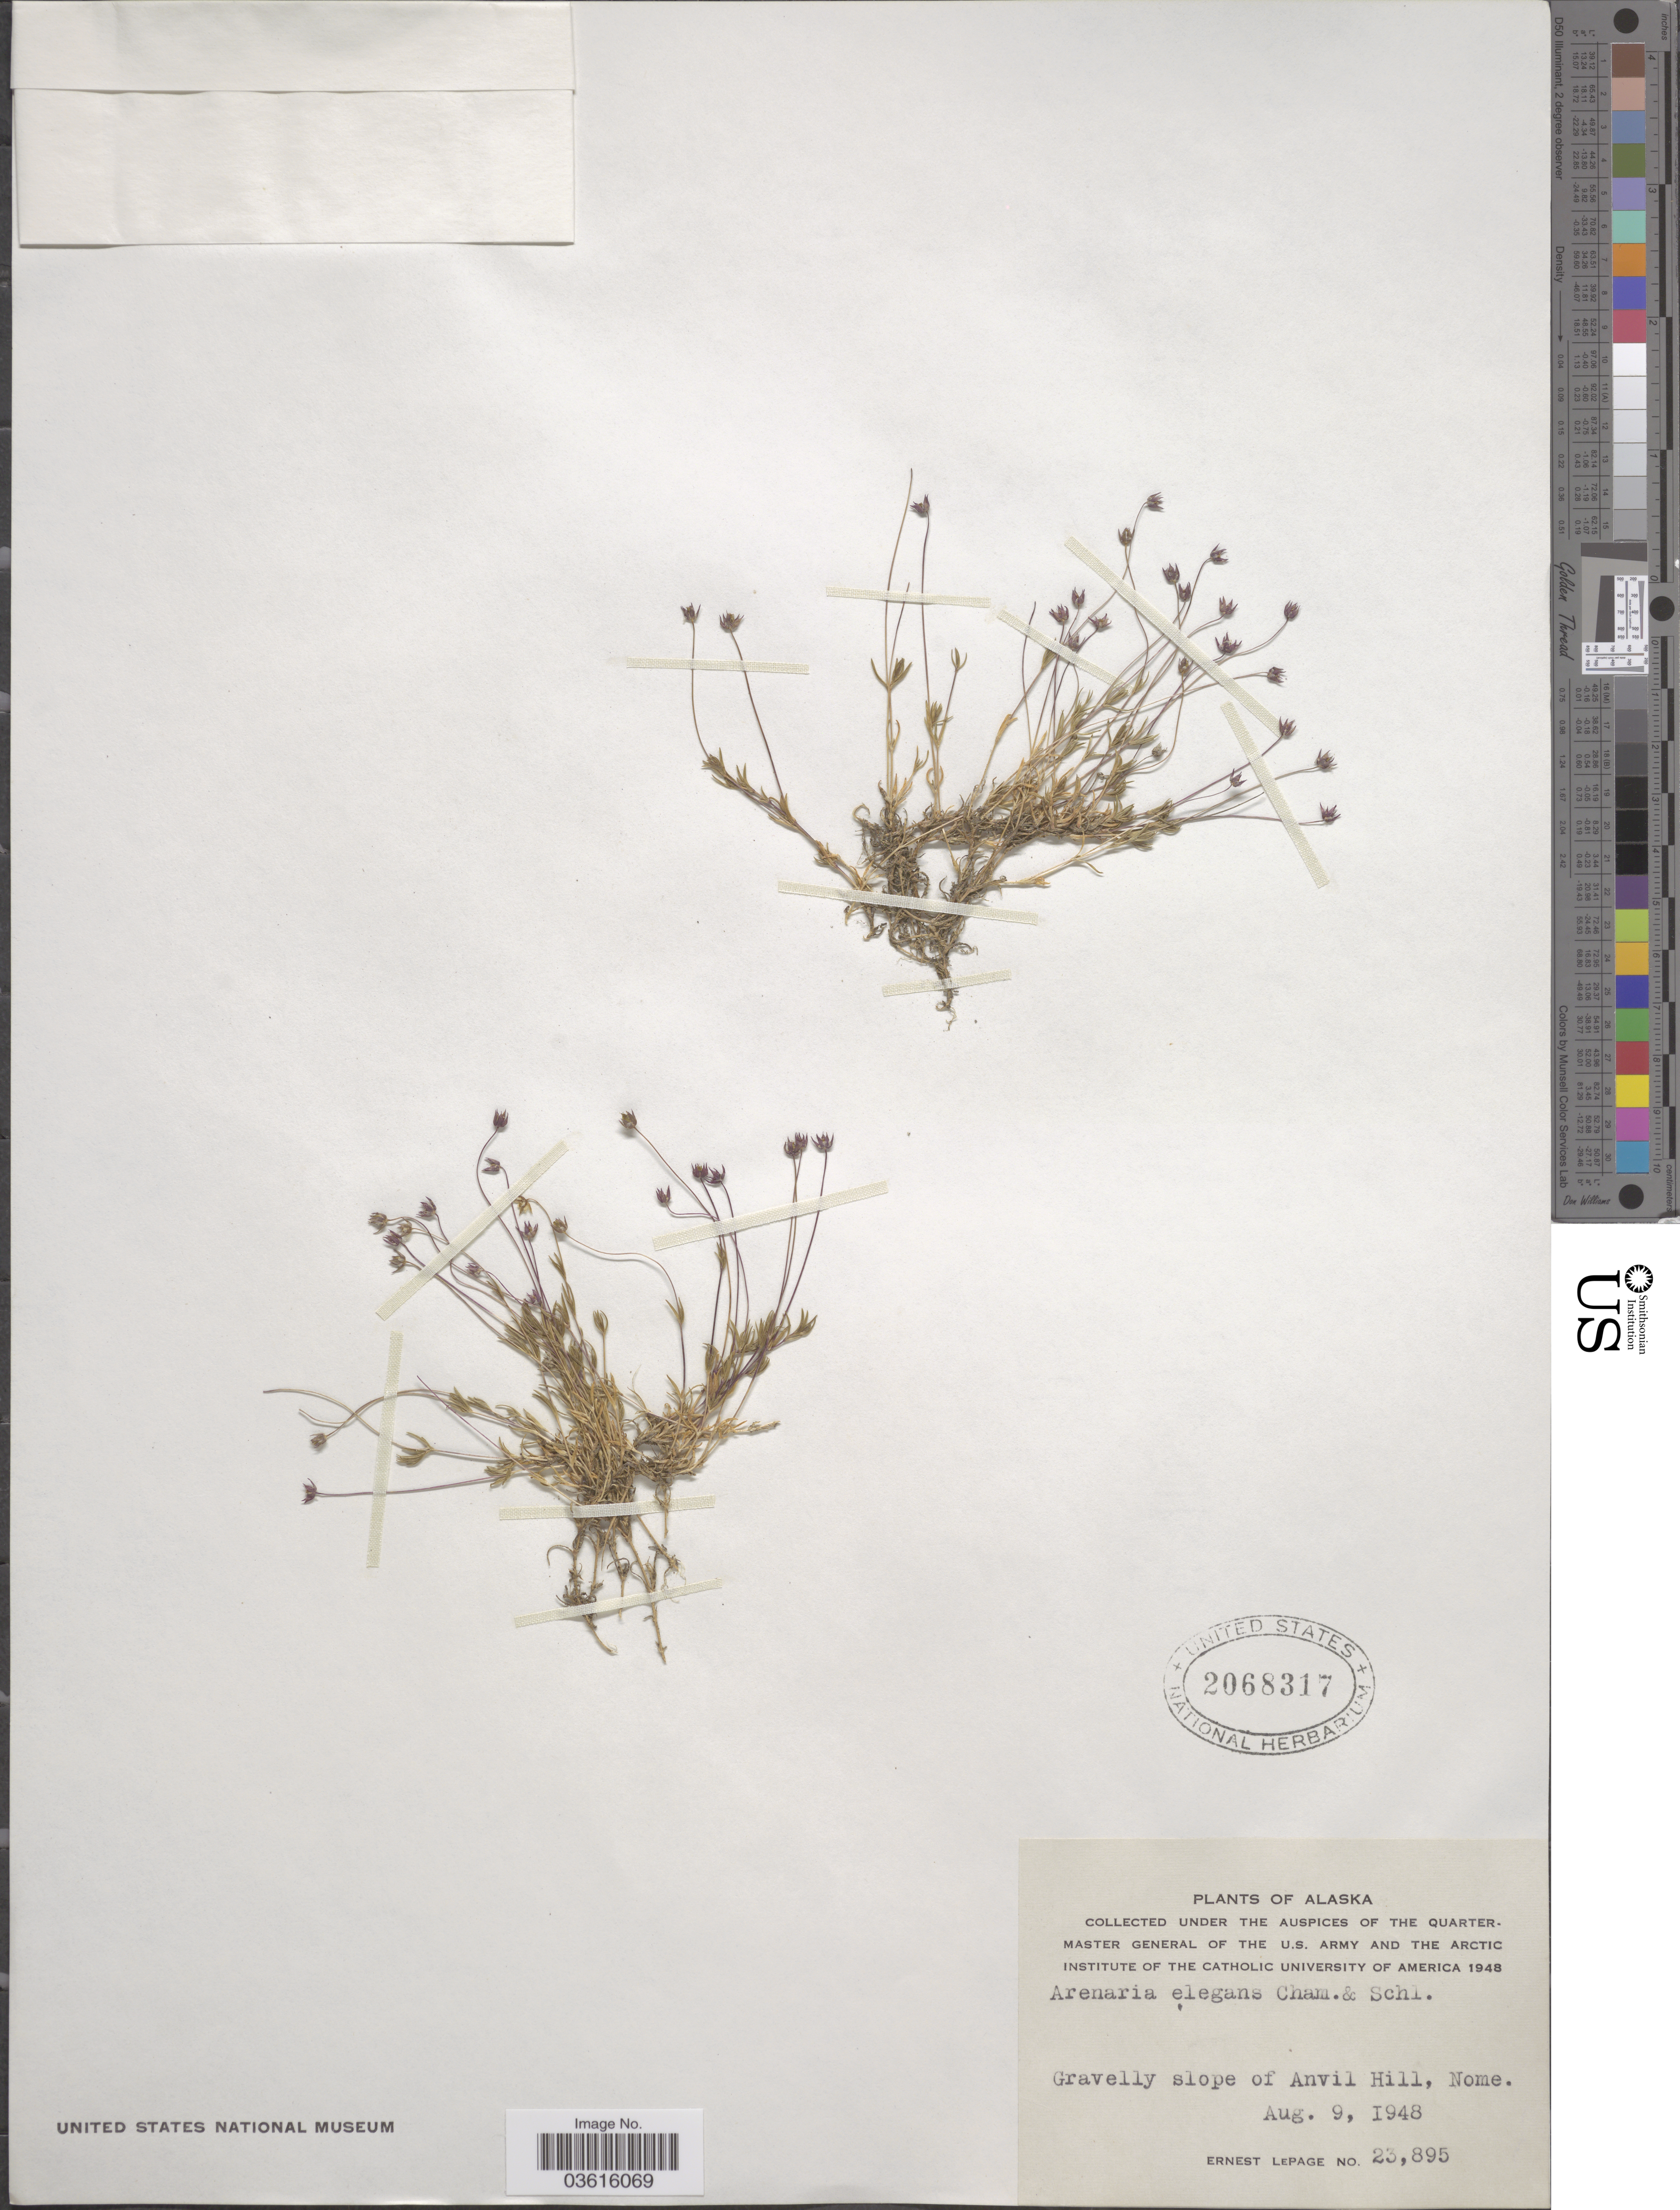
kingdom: Plantae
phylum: Tracheophyta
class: Magnoliopsida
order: Caryophyllales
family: Caryophyllaceae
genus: Minuartia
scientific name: Minuartia elegans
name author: (Cham. & Schltdl.) Schischk.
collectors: E. Lepage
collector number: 23895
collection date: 1948-08-09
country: United States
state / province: Alaska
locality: Gravelly slope of Anvil Hill, Nome.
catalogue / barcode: US 2068317